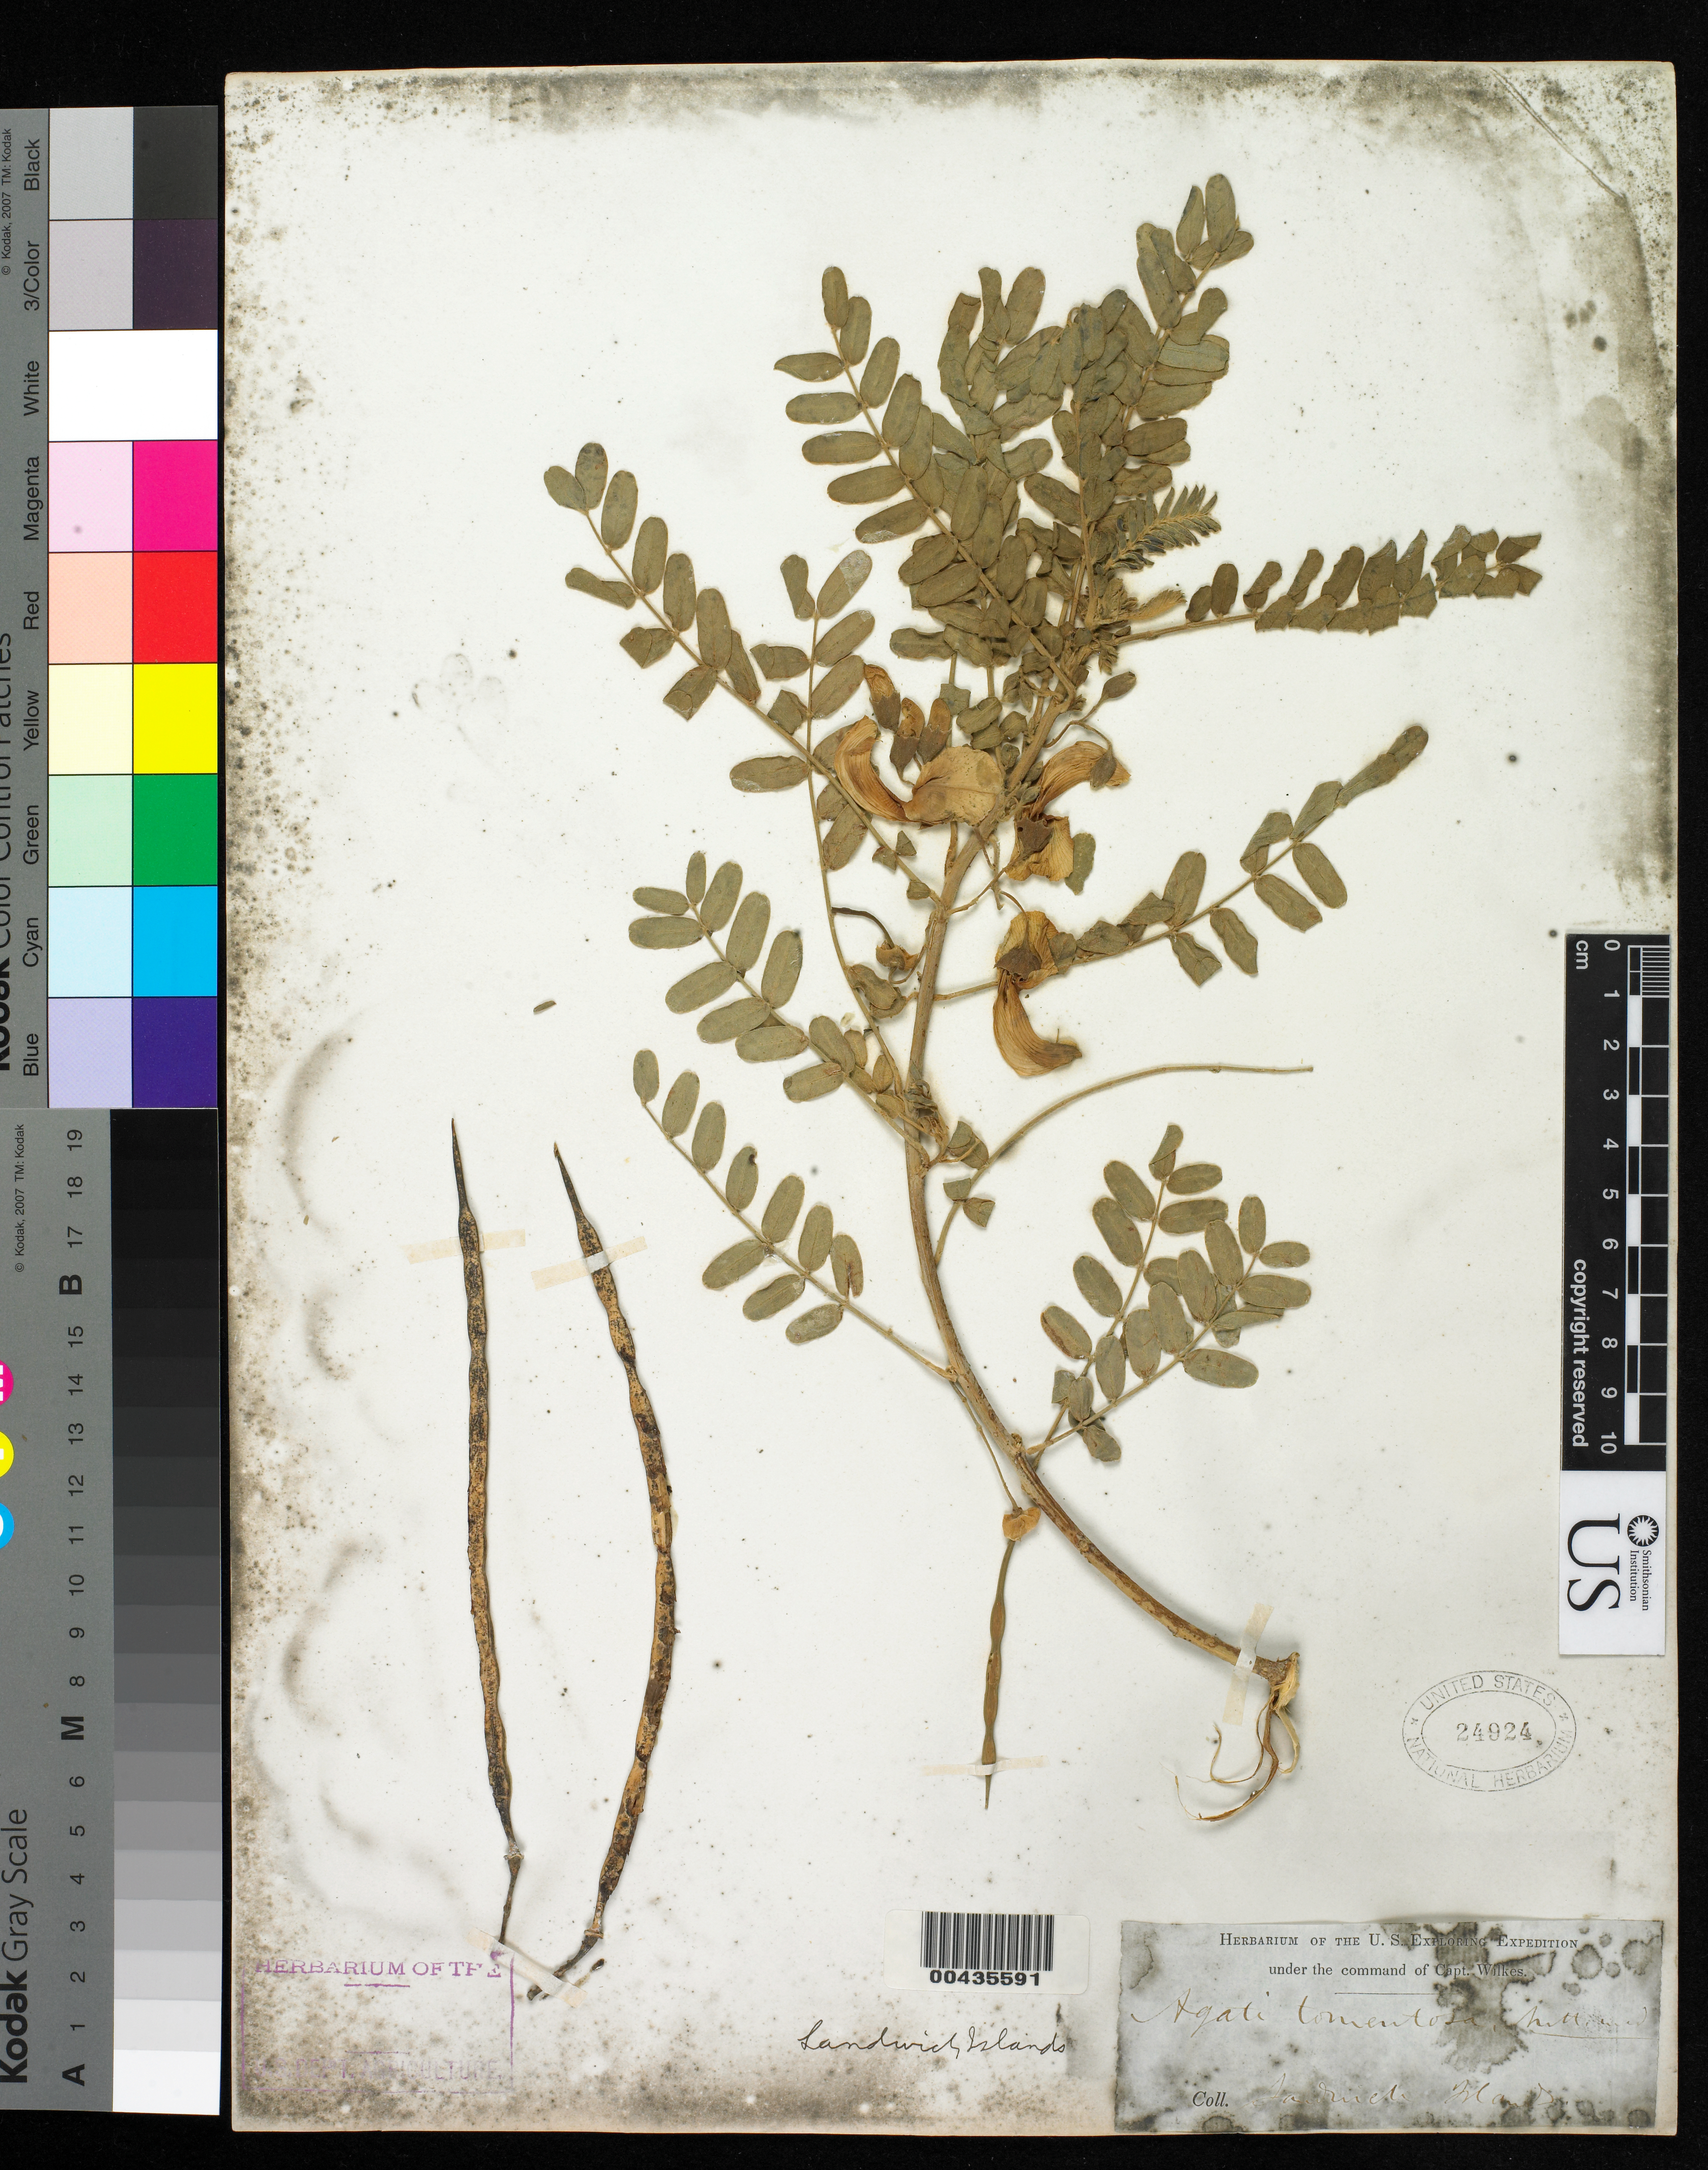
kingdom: Plantae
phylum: Tracheophyta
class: Magnoliopsida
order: Fabales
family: Fabaceae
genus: Sesbania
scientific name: Sesbania tomentosa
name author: Hook. & Arn.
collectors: Wilkes Explor. Exped.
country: United States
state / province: Hawaii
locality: Sandwich Islands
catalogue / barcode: US 24924